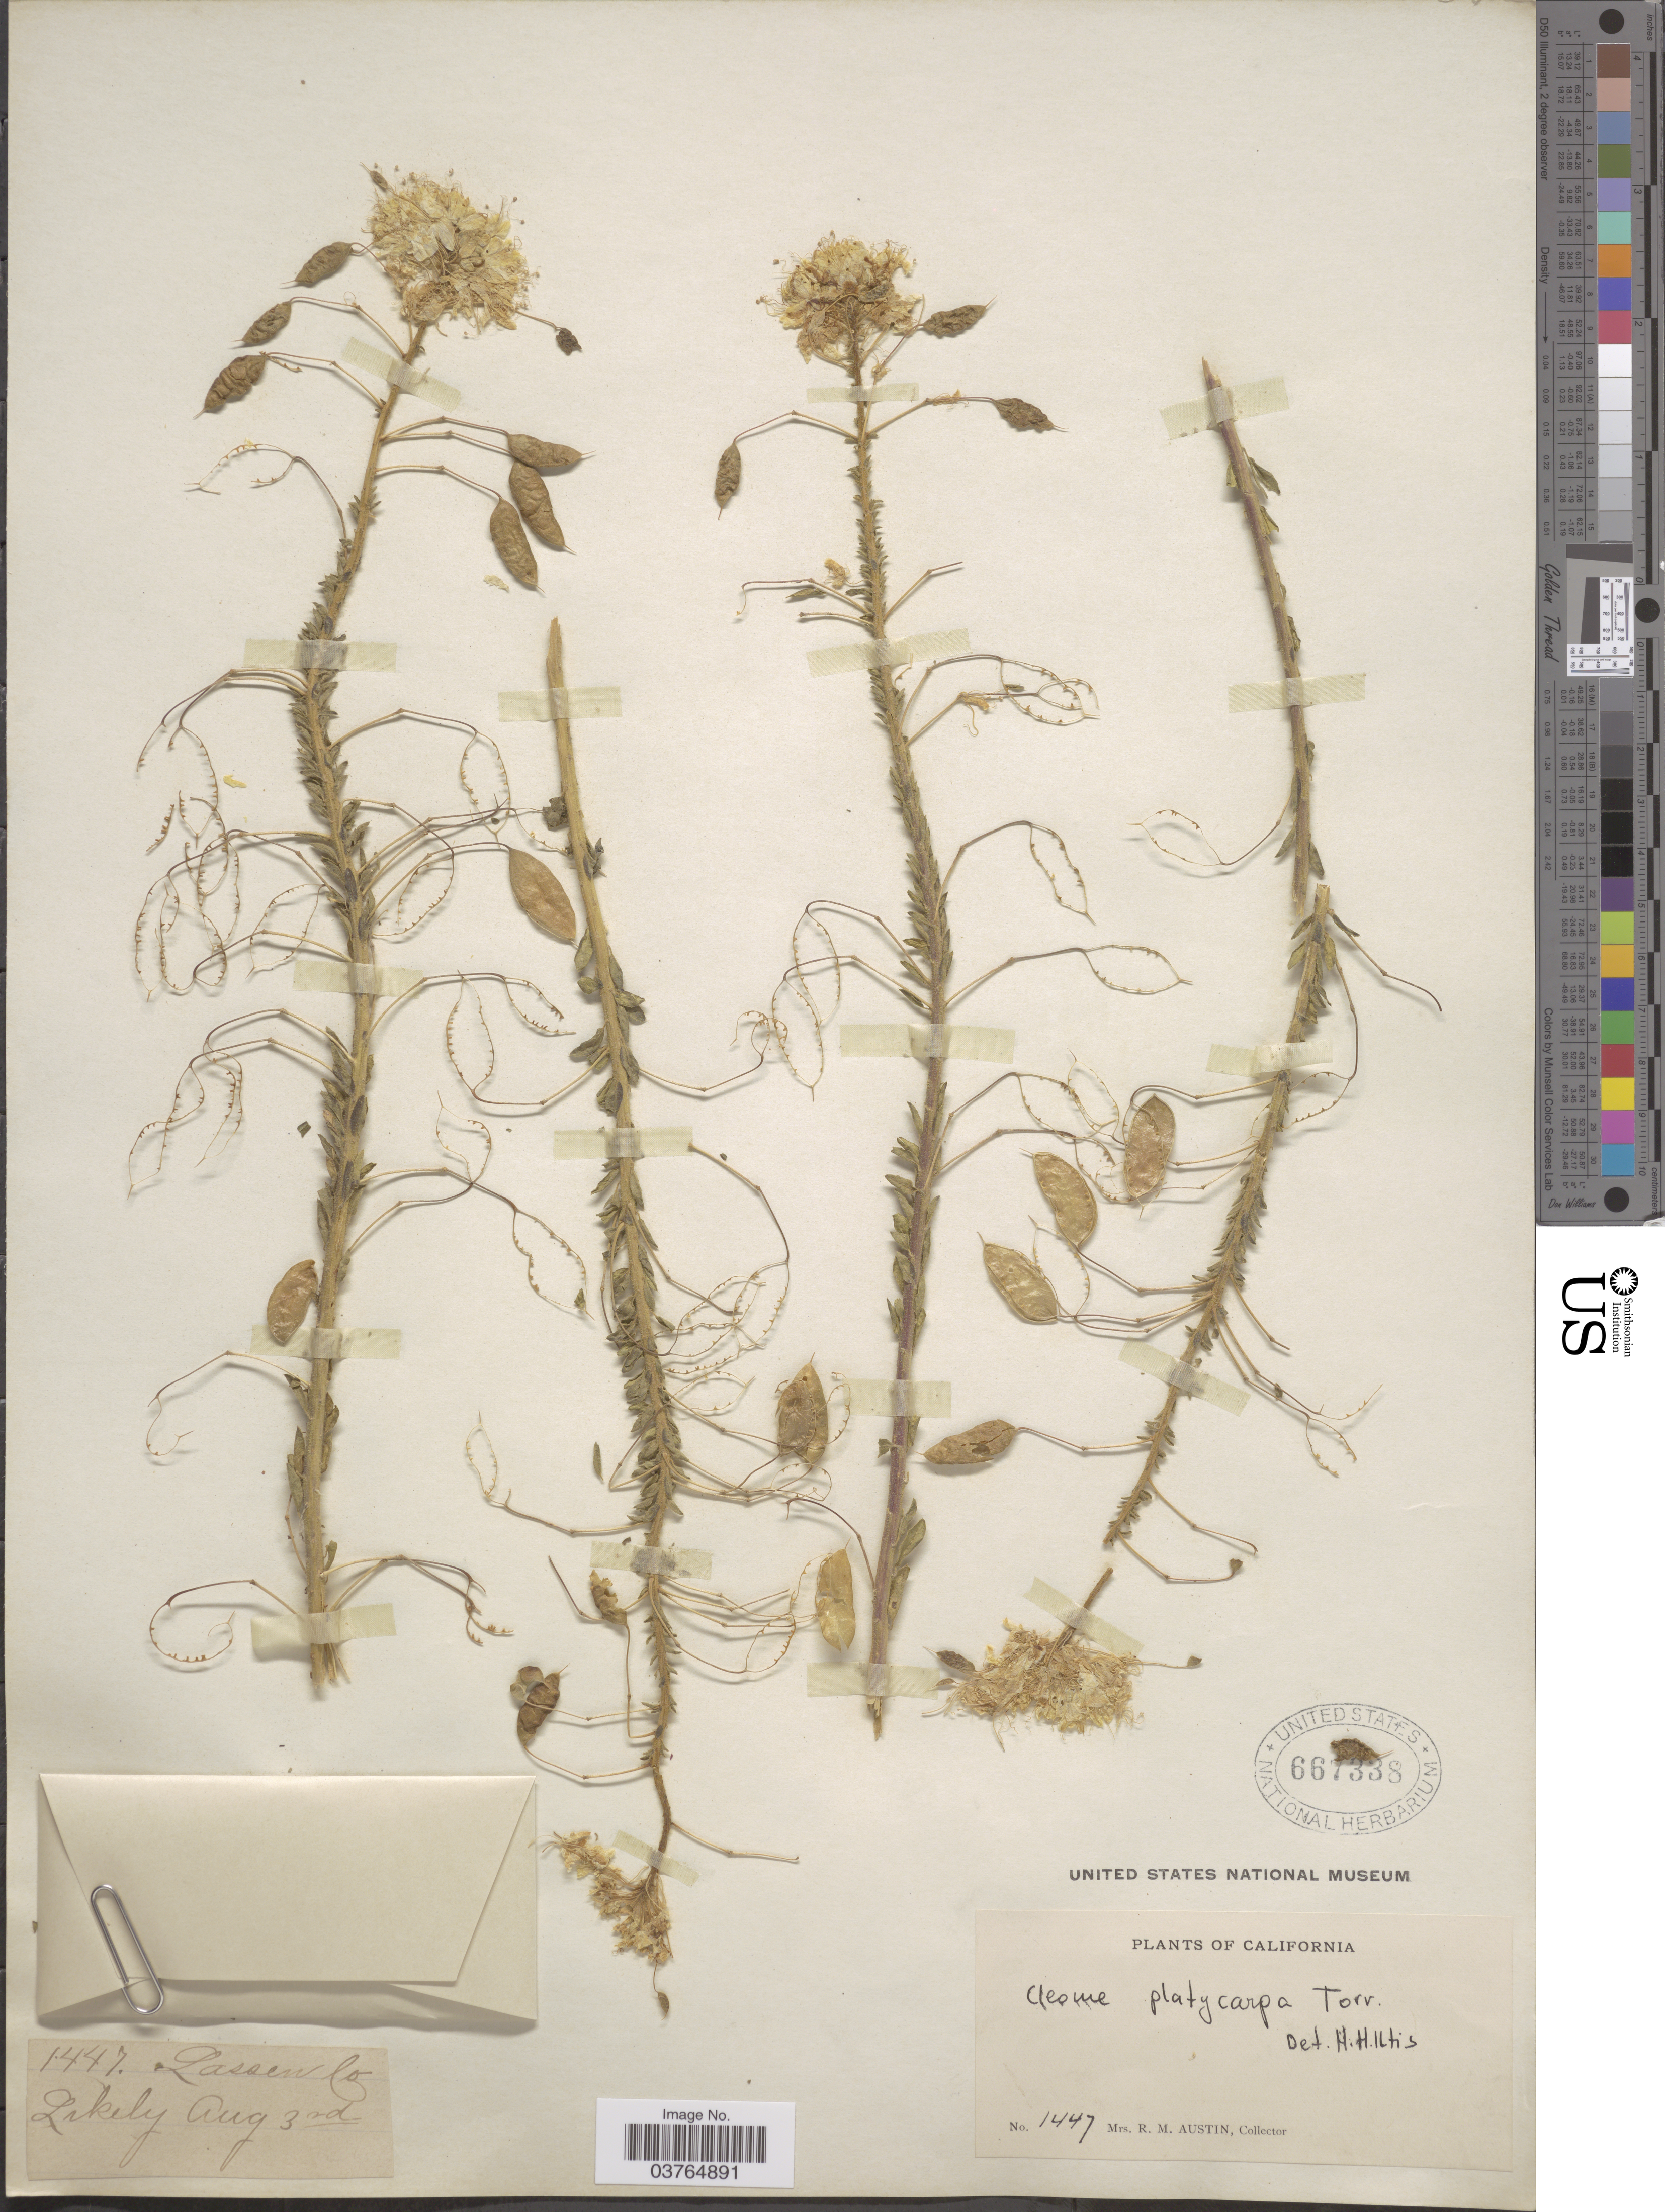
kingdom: Plantae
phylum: Tracheophyta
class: Magnoliopsida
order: Brassicales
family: Cleomaceae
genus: Cleomella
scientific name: Cleomella platycarpa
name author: (Torr.) Roalson & J.C. Hall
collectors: R. Austin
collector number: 1447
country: United States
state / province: California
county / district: Lassen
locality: Lassen Co. Likely [unsure placement].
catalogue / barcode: US 667338